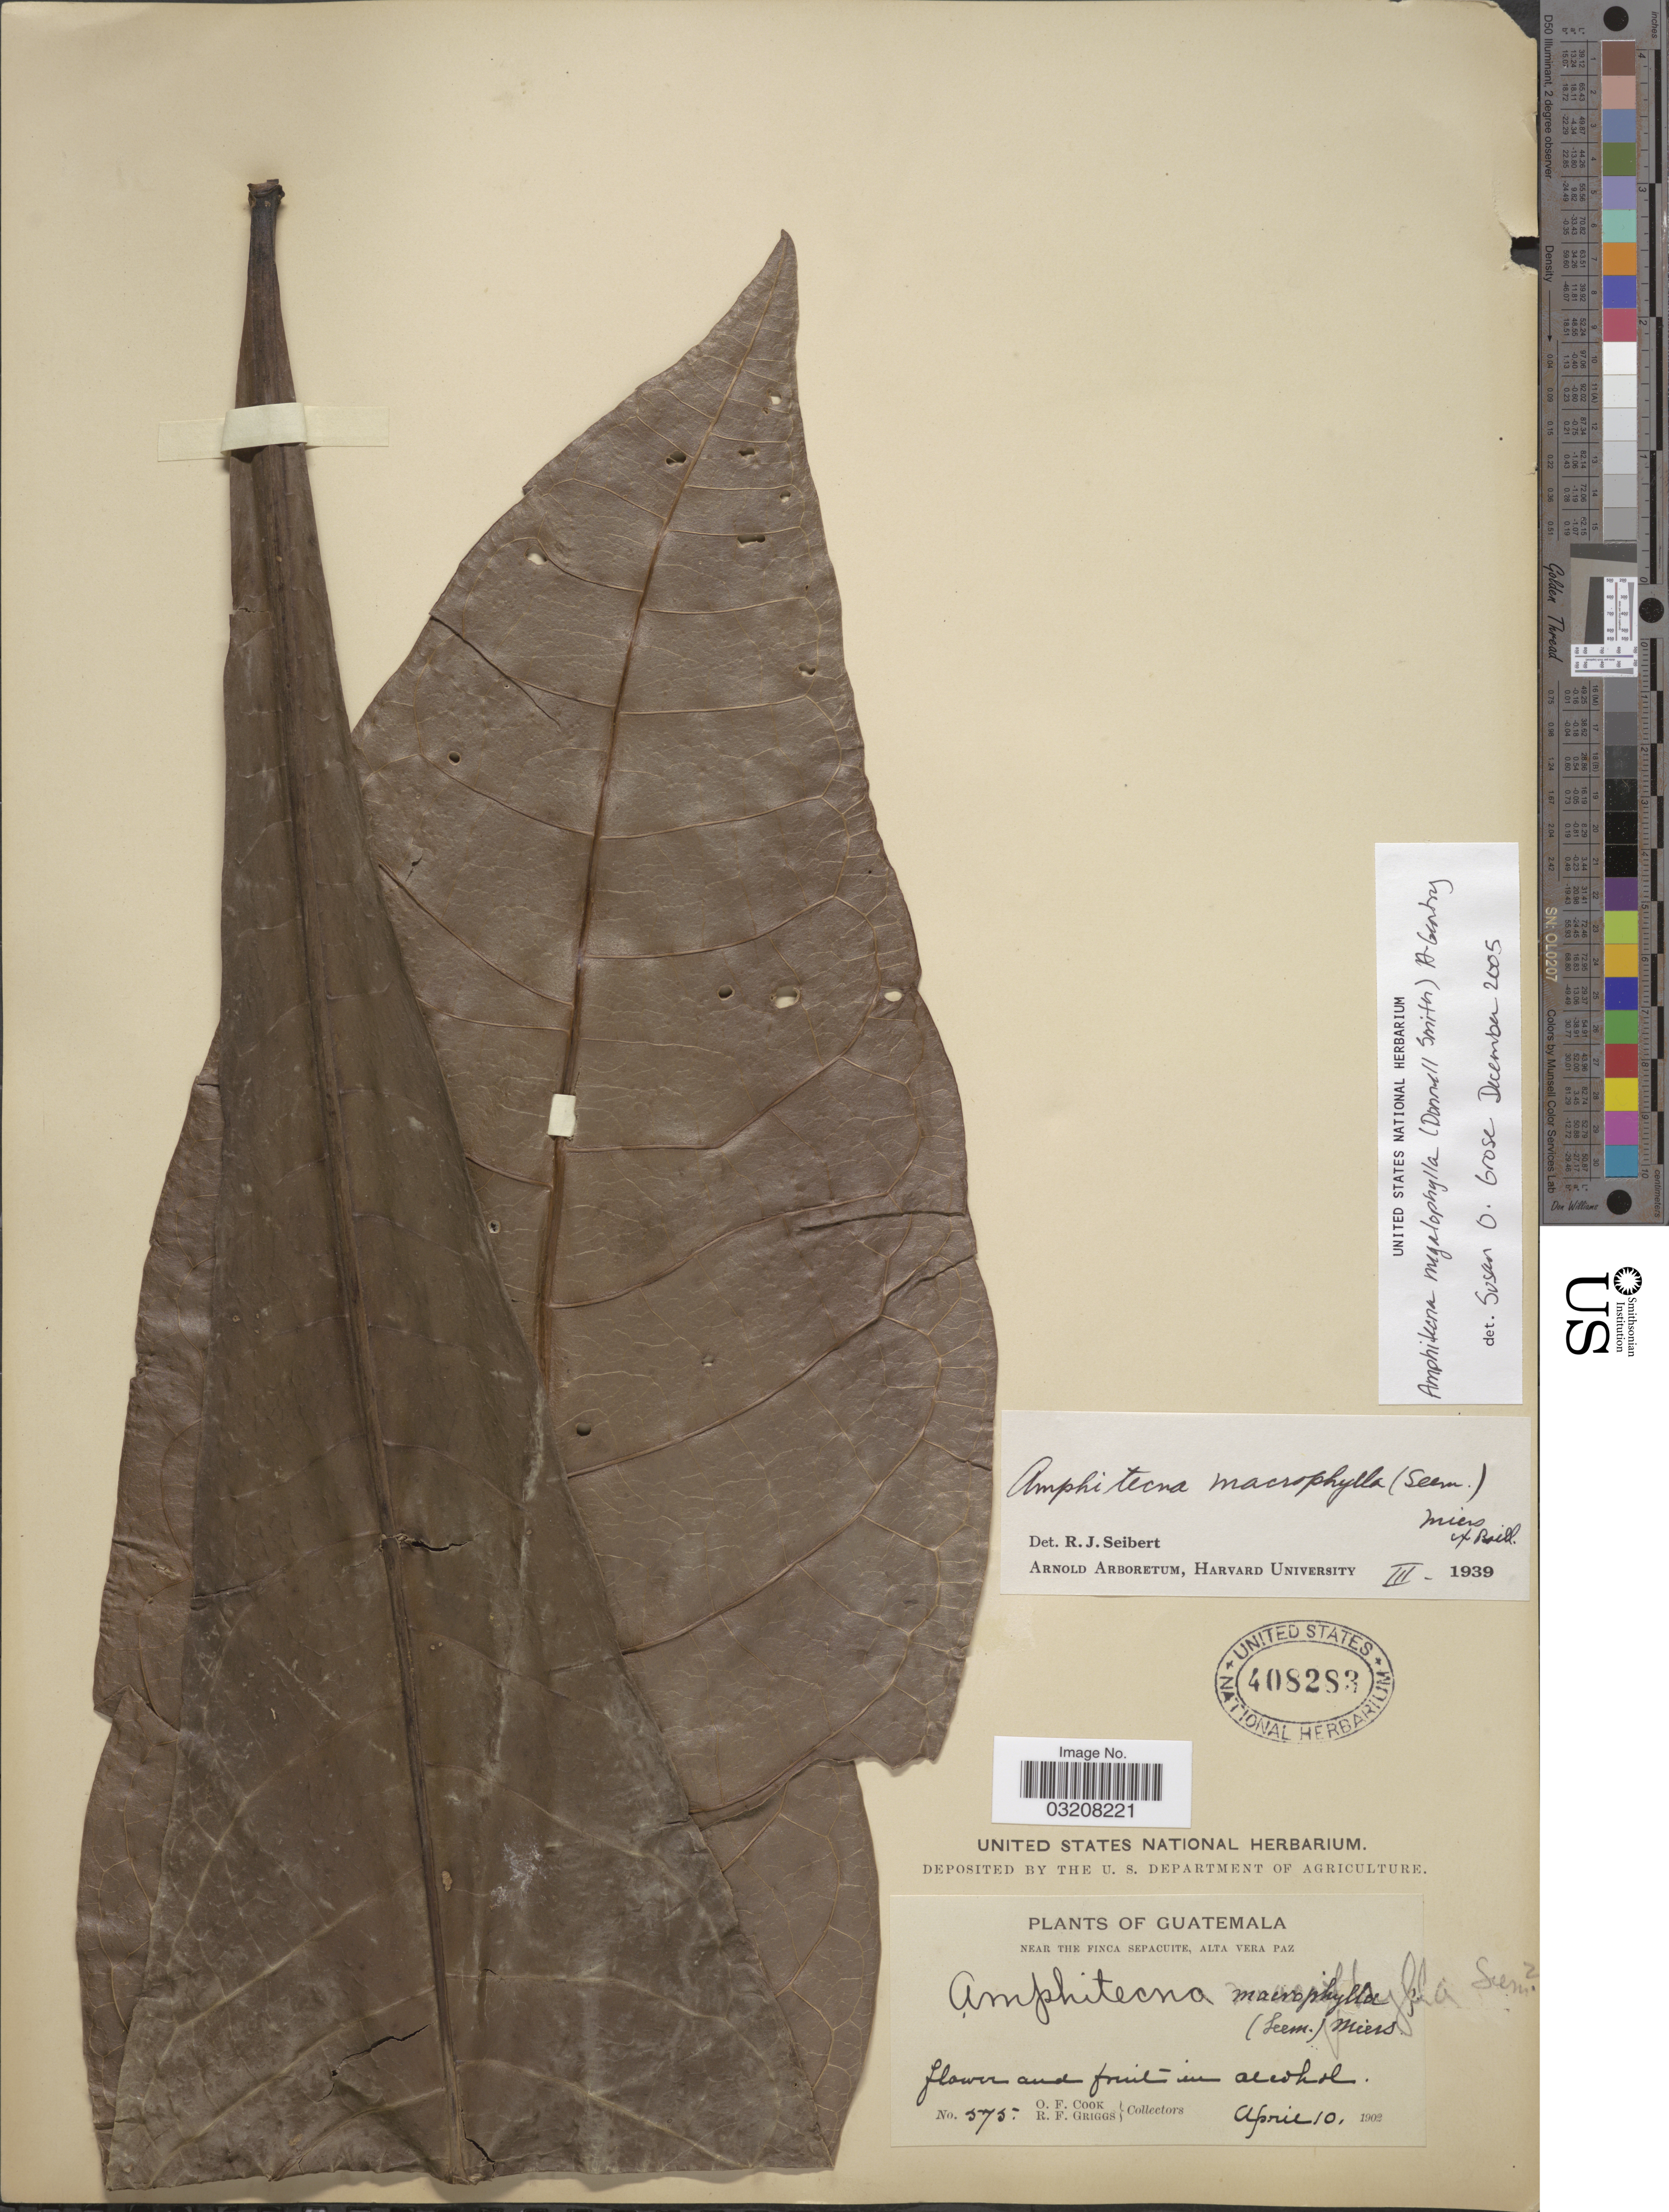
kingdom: Plantae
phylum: Tracheophyta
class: Magnoliopsida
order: Lamiales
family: Bignoniaceae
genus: Amphitecna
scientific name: Amphitecna megalophylla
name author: (Donn. Sm.) A.H. Gentry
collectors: O. F. Cook & R. F. Griggs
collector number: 575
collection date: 1902-04-10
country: Guatemala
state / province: Alta Verapaz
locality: Near the Finca Sepacuite.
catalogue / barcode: US 408283